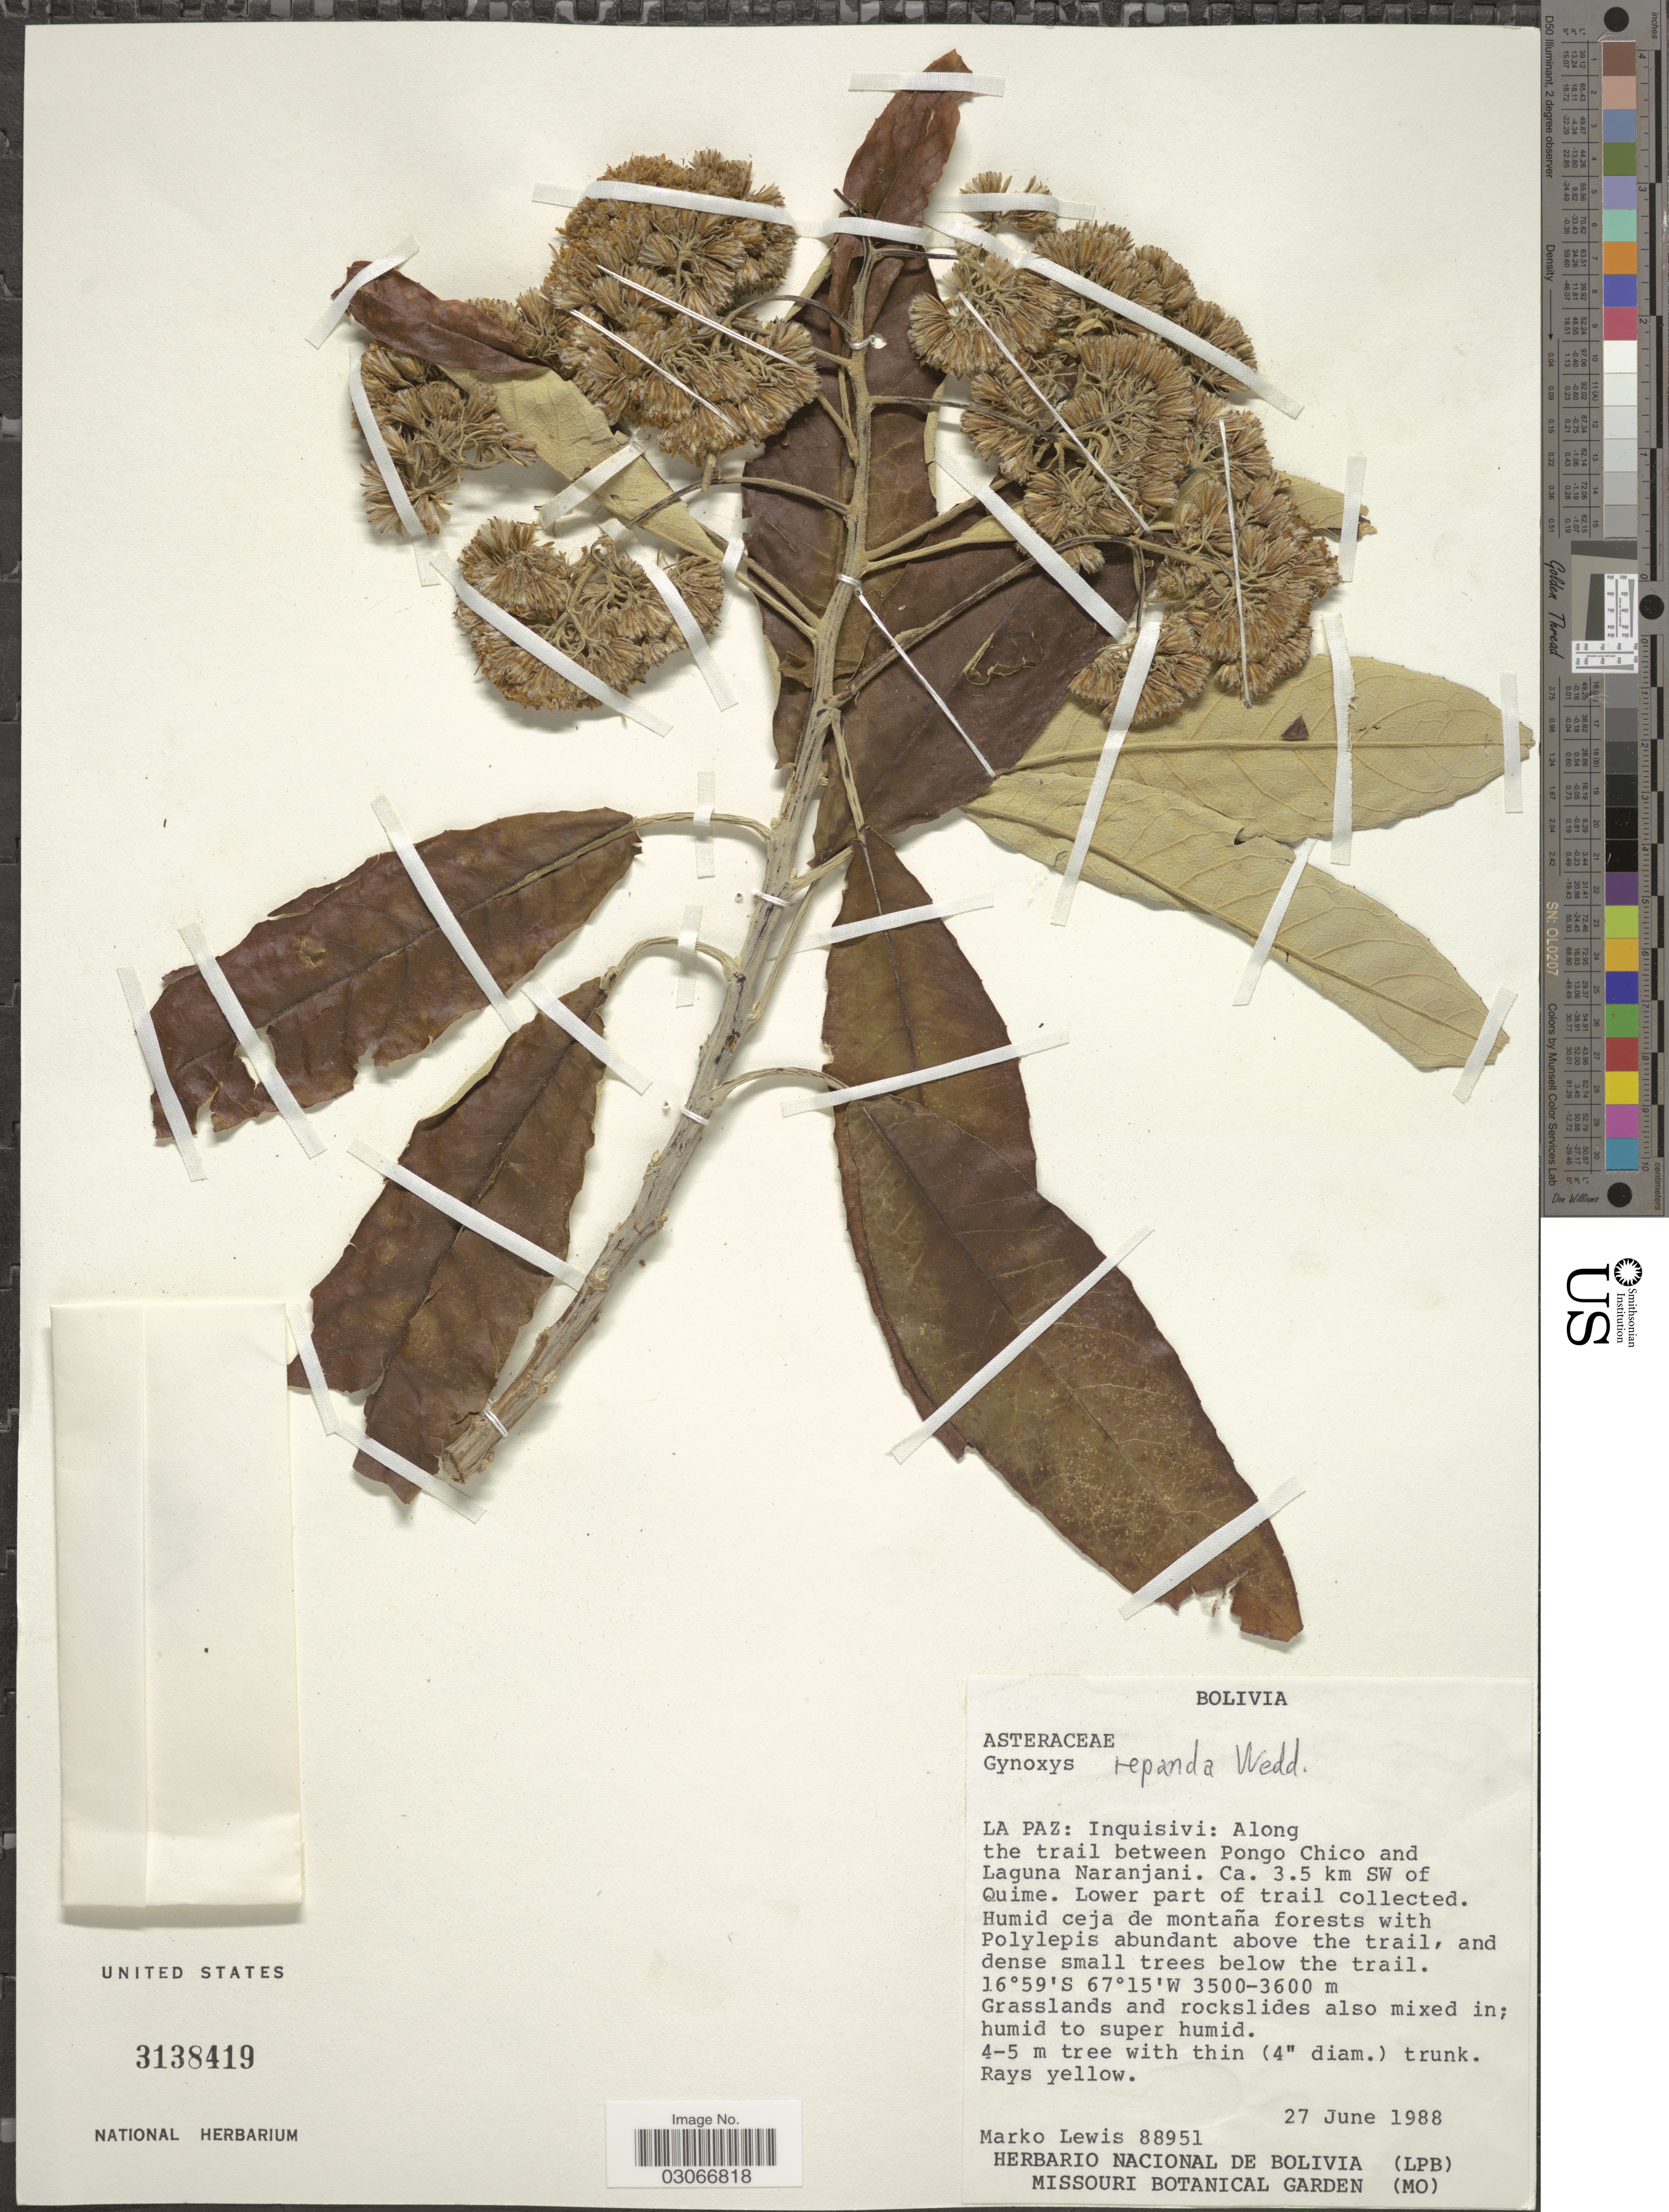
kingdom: Plantae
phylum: Tracheophyta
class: Magnoliopsida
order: Asterales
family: Asteraceae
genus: Nordenstamia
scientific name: Nordenstamia repanda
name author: (Wedd.) Lundin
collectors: M. A. Lewis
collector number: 88951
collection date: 1988-06-27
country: Bolivia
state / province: La Paz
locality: Inquisivi: Along the trail between Pongo Chico and Laguna Naranjani. Ca. 3.5 km SW of Quime. Lower part of trail collected.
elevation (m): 3500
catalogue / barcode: US 3138419